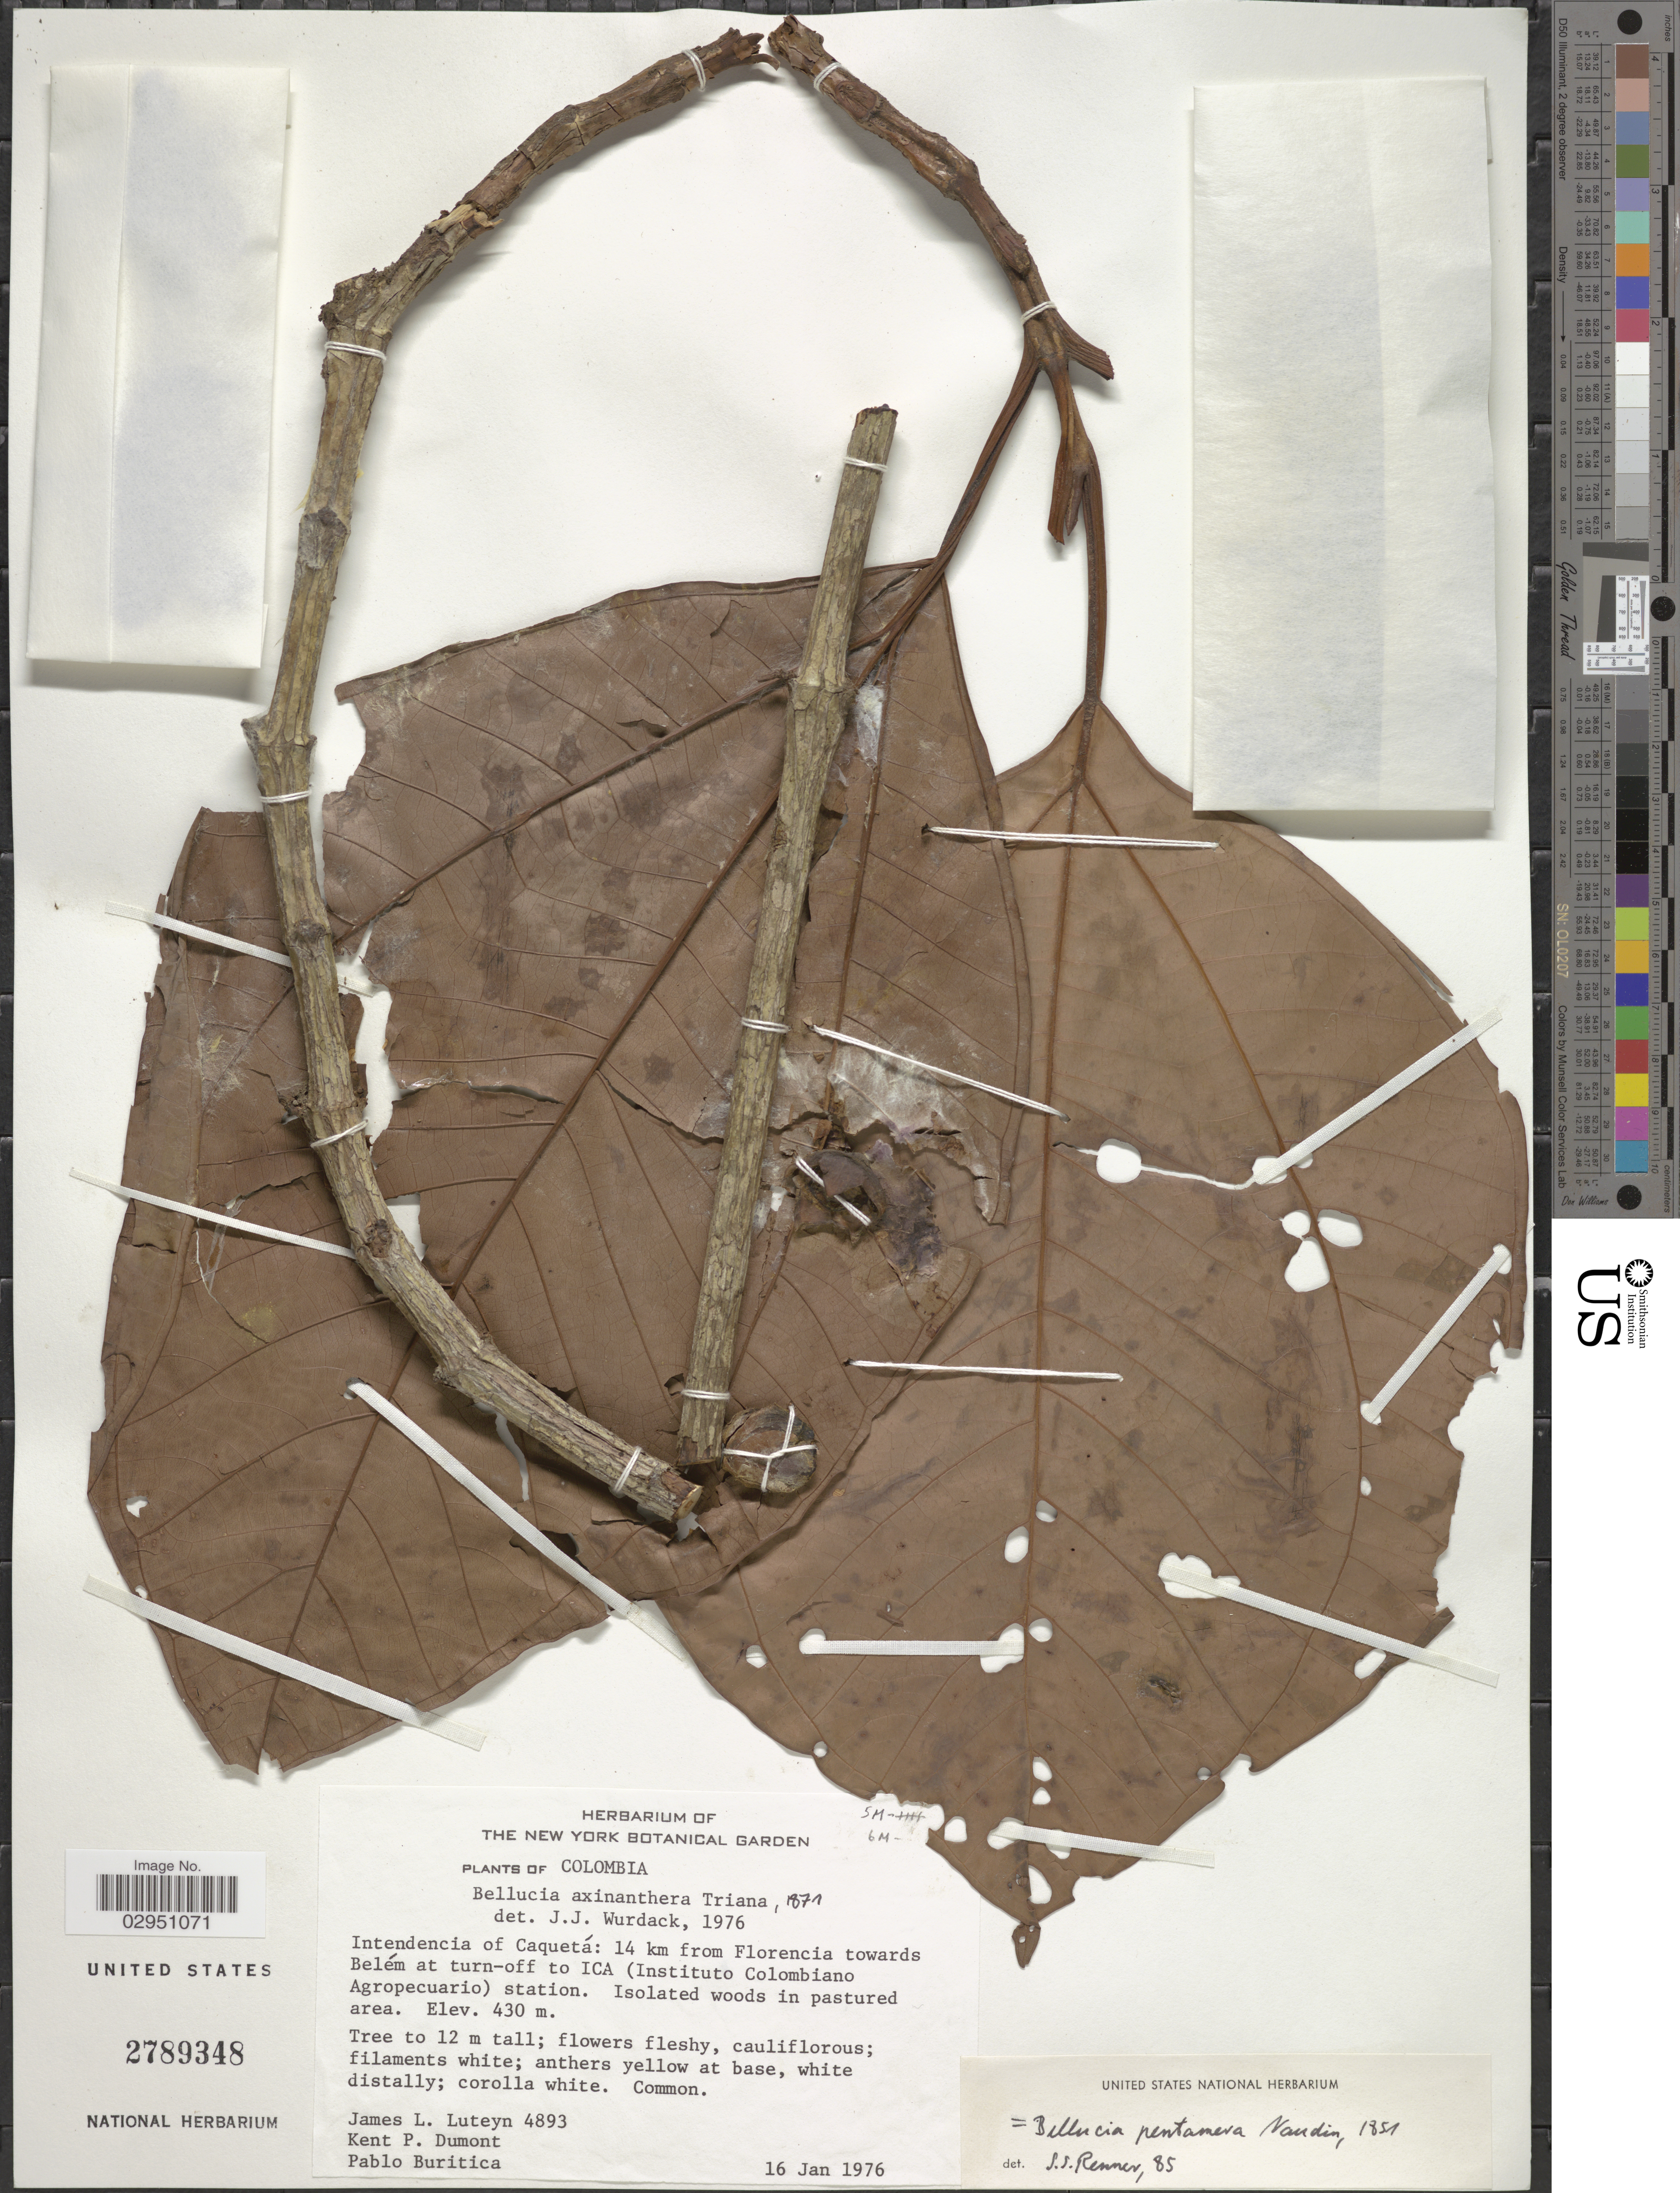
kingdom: Plantae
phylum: Tracheophyta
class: Magnoliopsida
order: Myrtales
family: Melastomataceae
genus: Bellucia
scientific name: Bellucia pentamera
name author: Naudin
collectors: J. L. Luteyn, K. P. Dumont & P. Buritica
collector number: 4893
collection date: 1976-01-16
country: Colombia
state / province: Caquetá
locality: Intendencia of Caquetá: 14 km from Florencia towards Belém at turn-off to ICA (Instituto Colombiano Agropecuario) station.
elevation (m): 430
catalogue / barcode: US 2789348